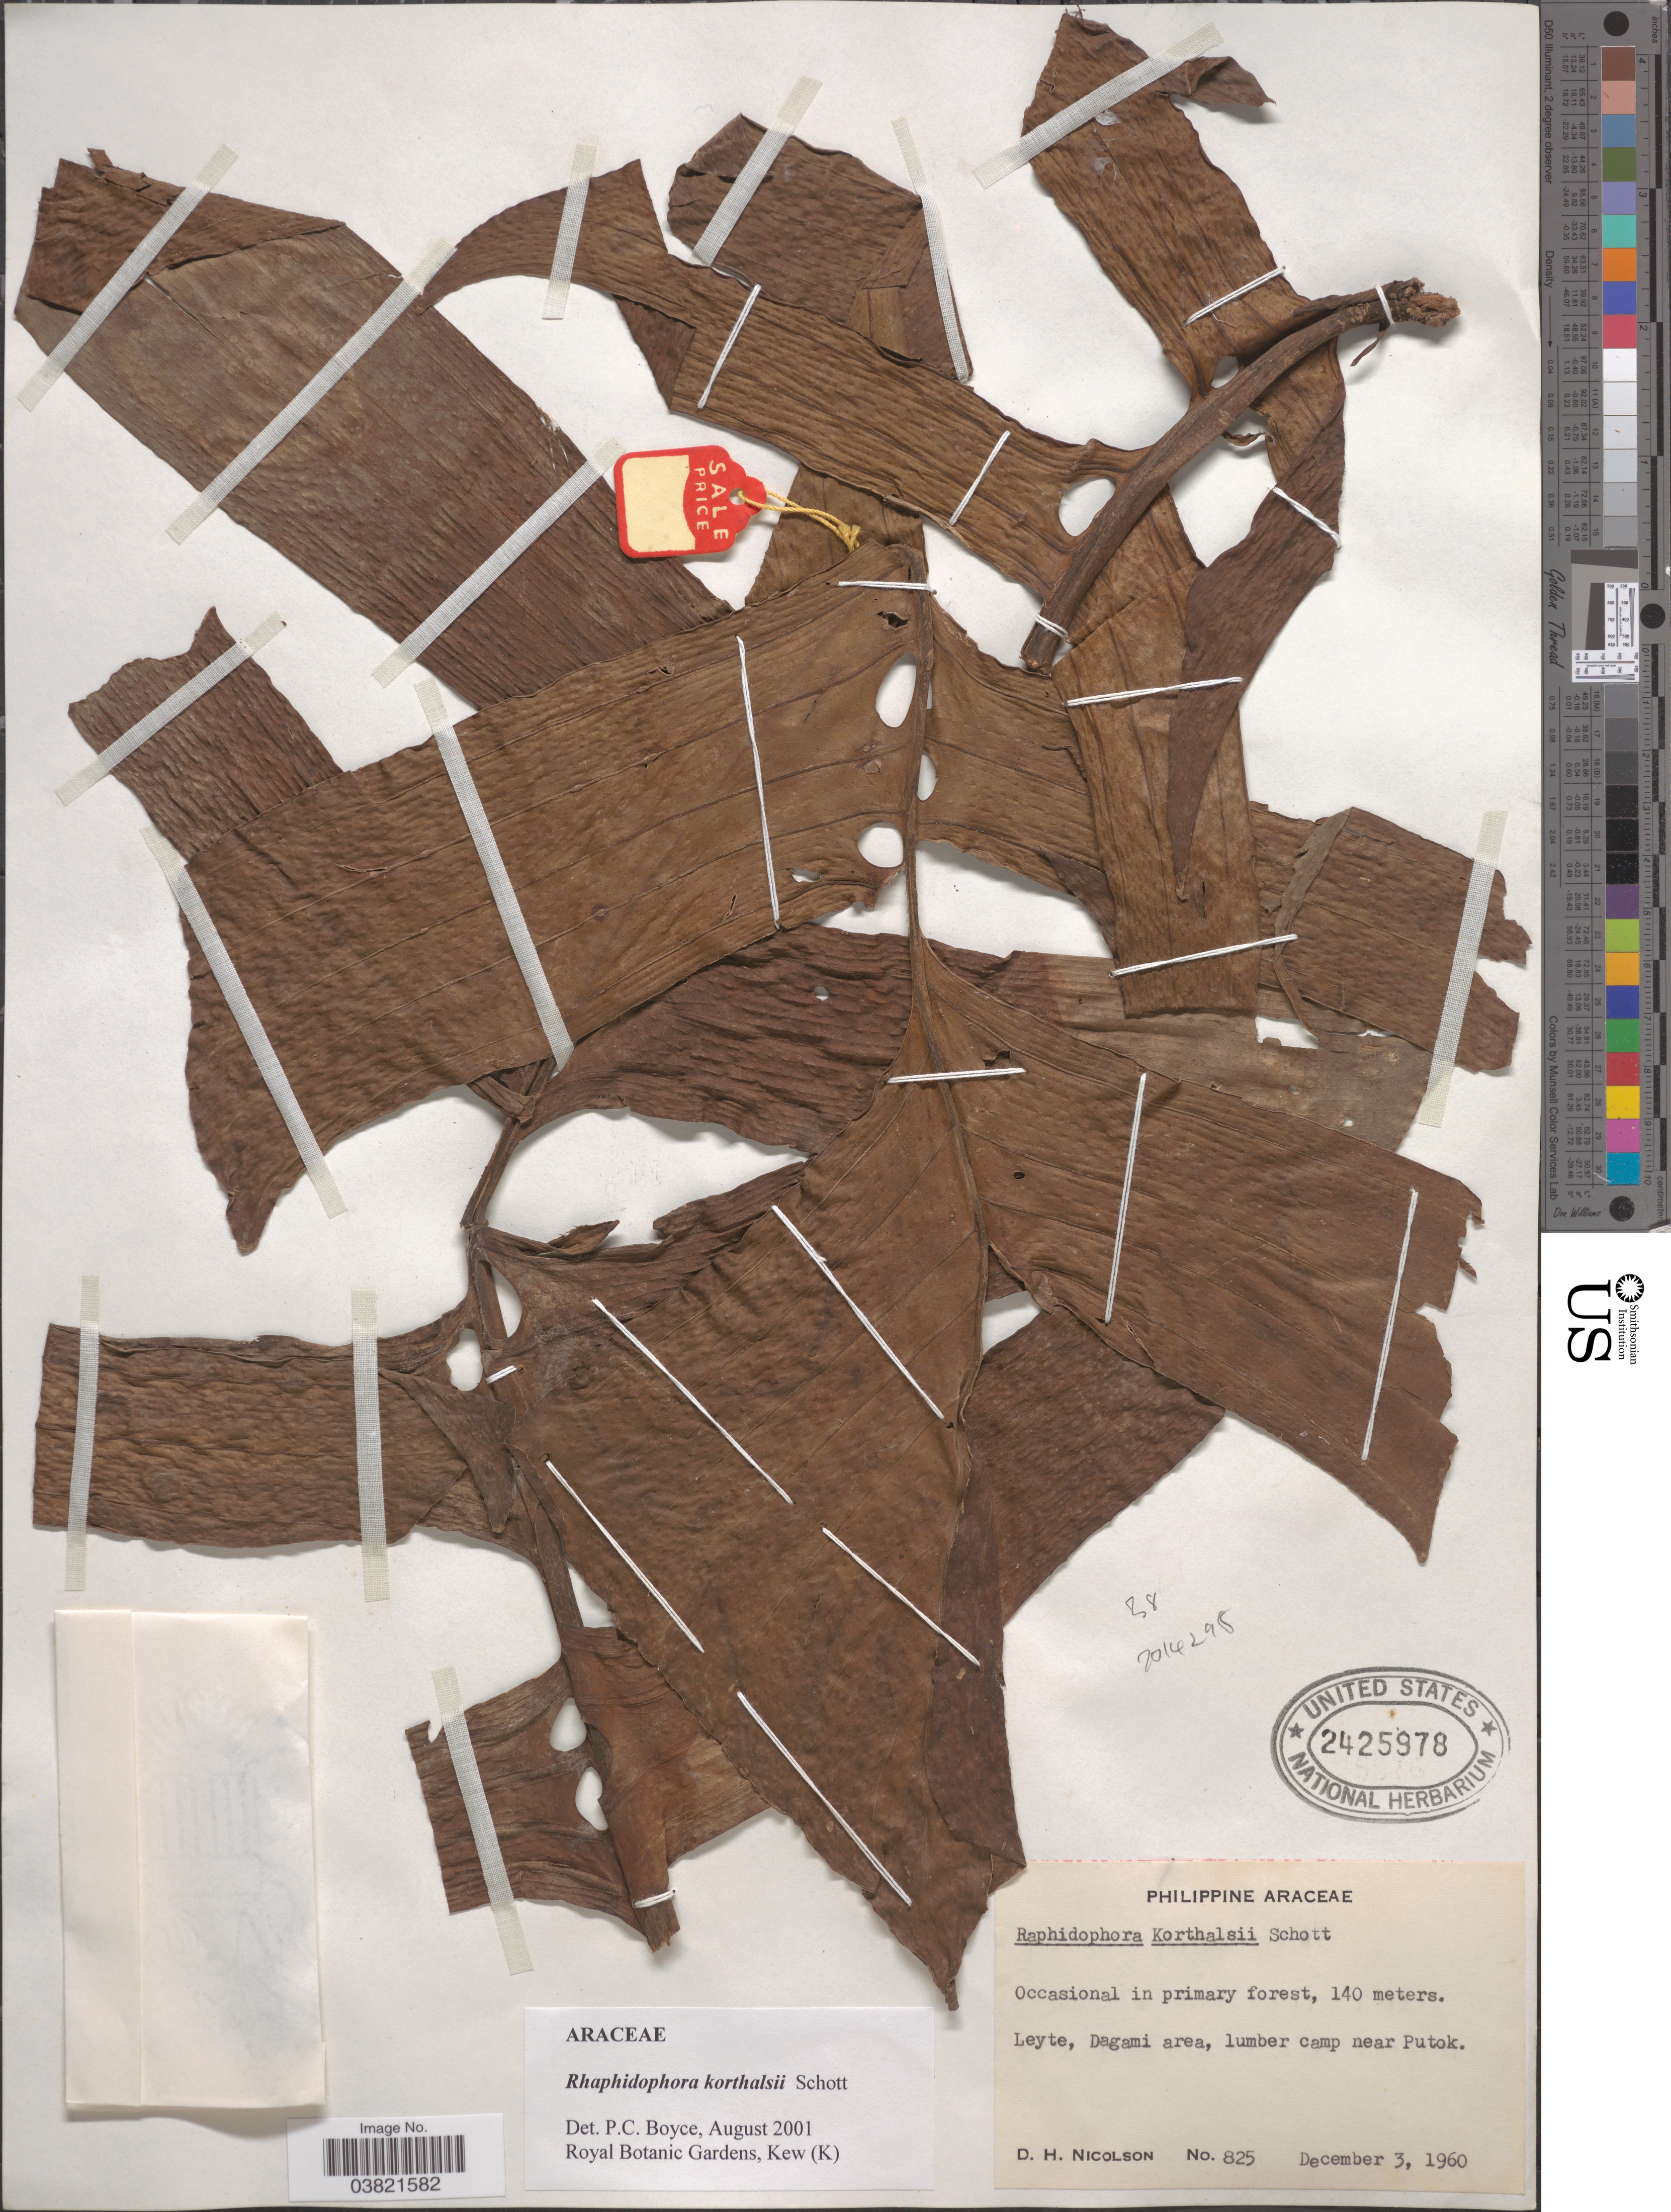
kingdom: Plantae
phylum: Tracheophyta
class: Liliopsida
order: Alismatales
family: Araceae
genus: Rhaphidophora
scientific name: Rhaphidophora korthalsii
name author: Schott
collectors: D. H. Nicolson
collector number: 825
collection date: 1960-12-03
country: Philippines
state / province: Eastern Visayas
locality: Leyte, Dagami area, lumber camp near Putok.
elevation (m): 140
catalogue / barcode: US 2425978